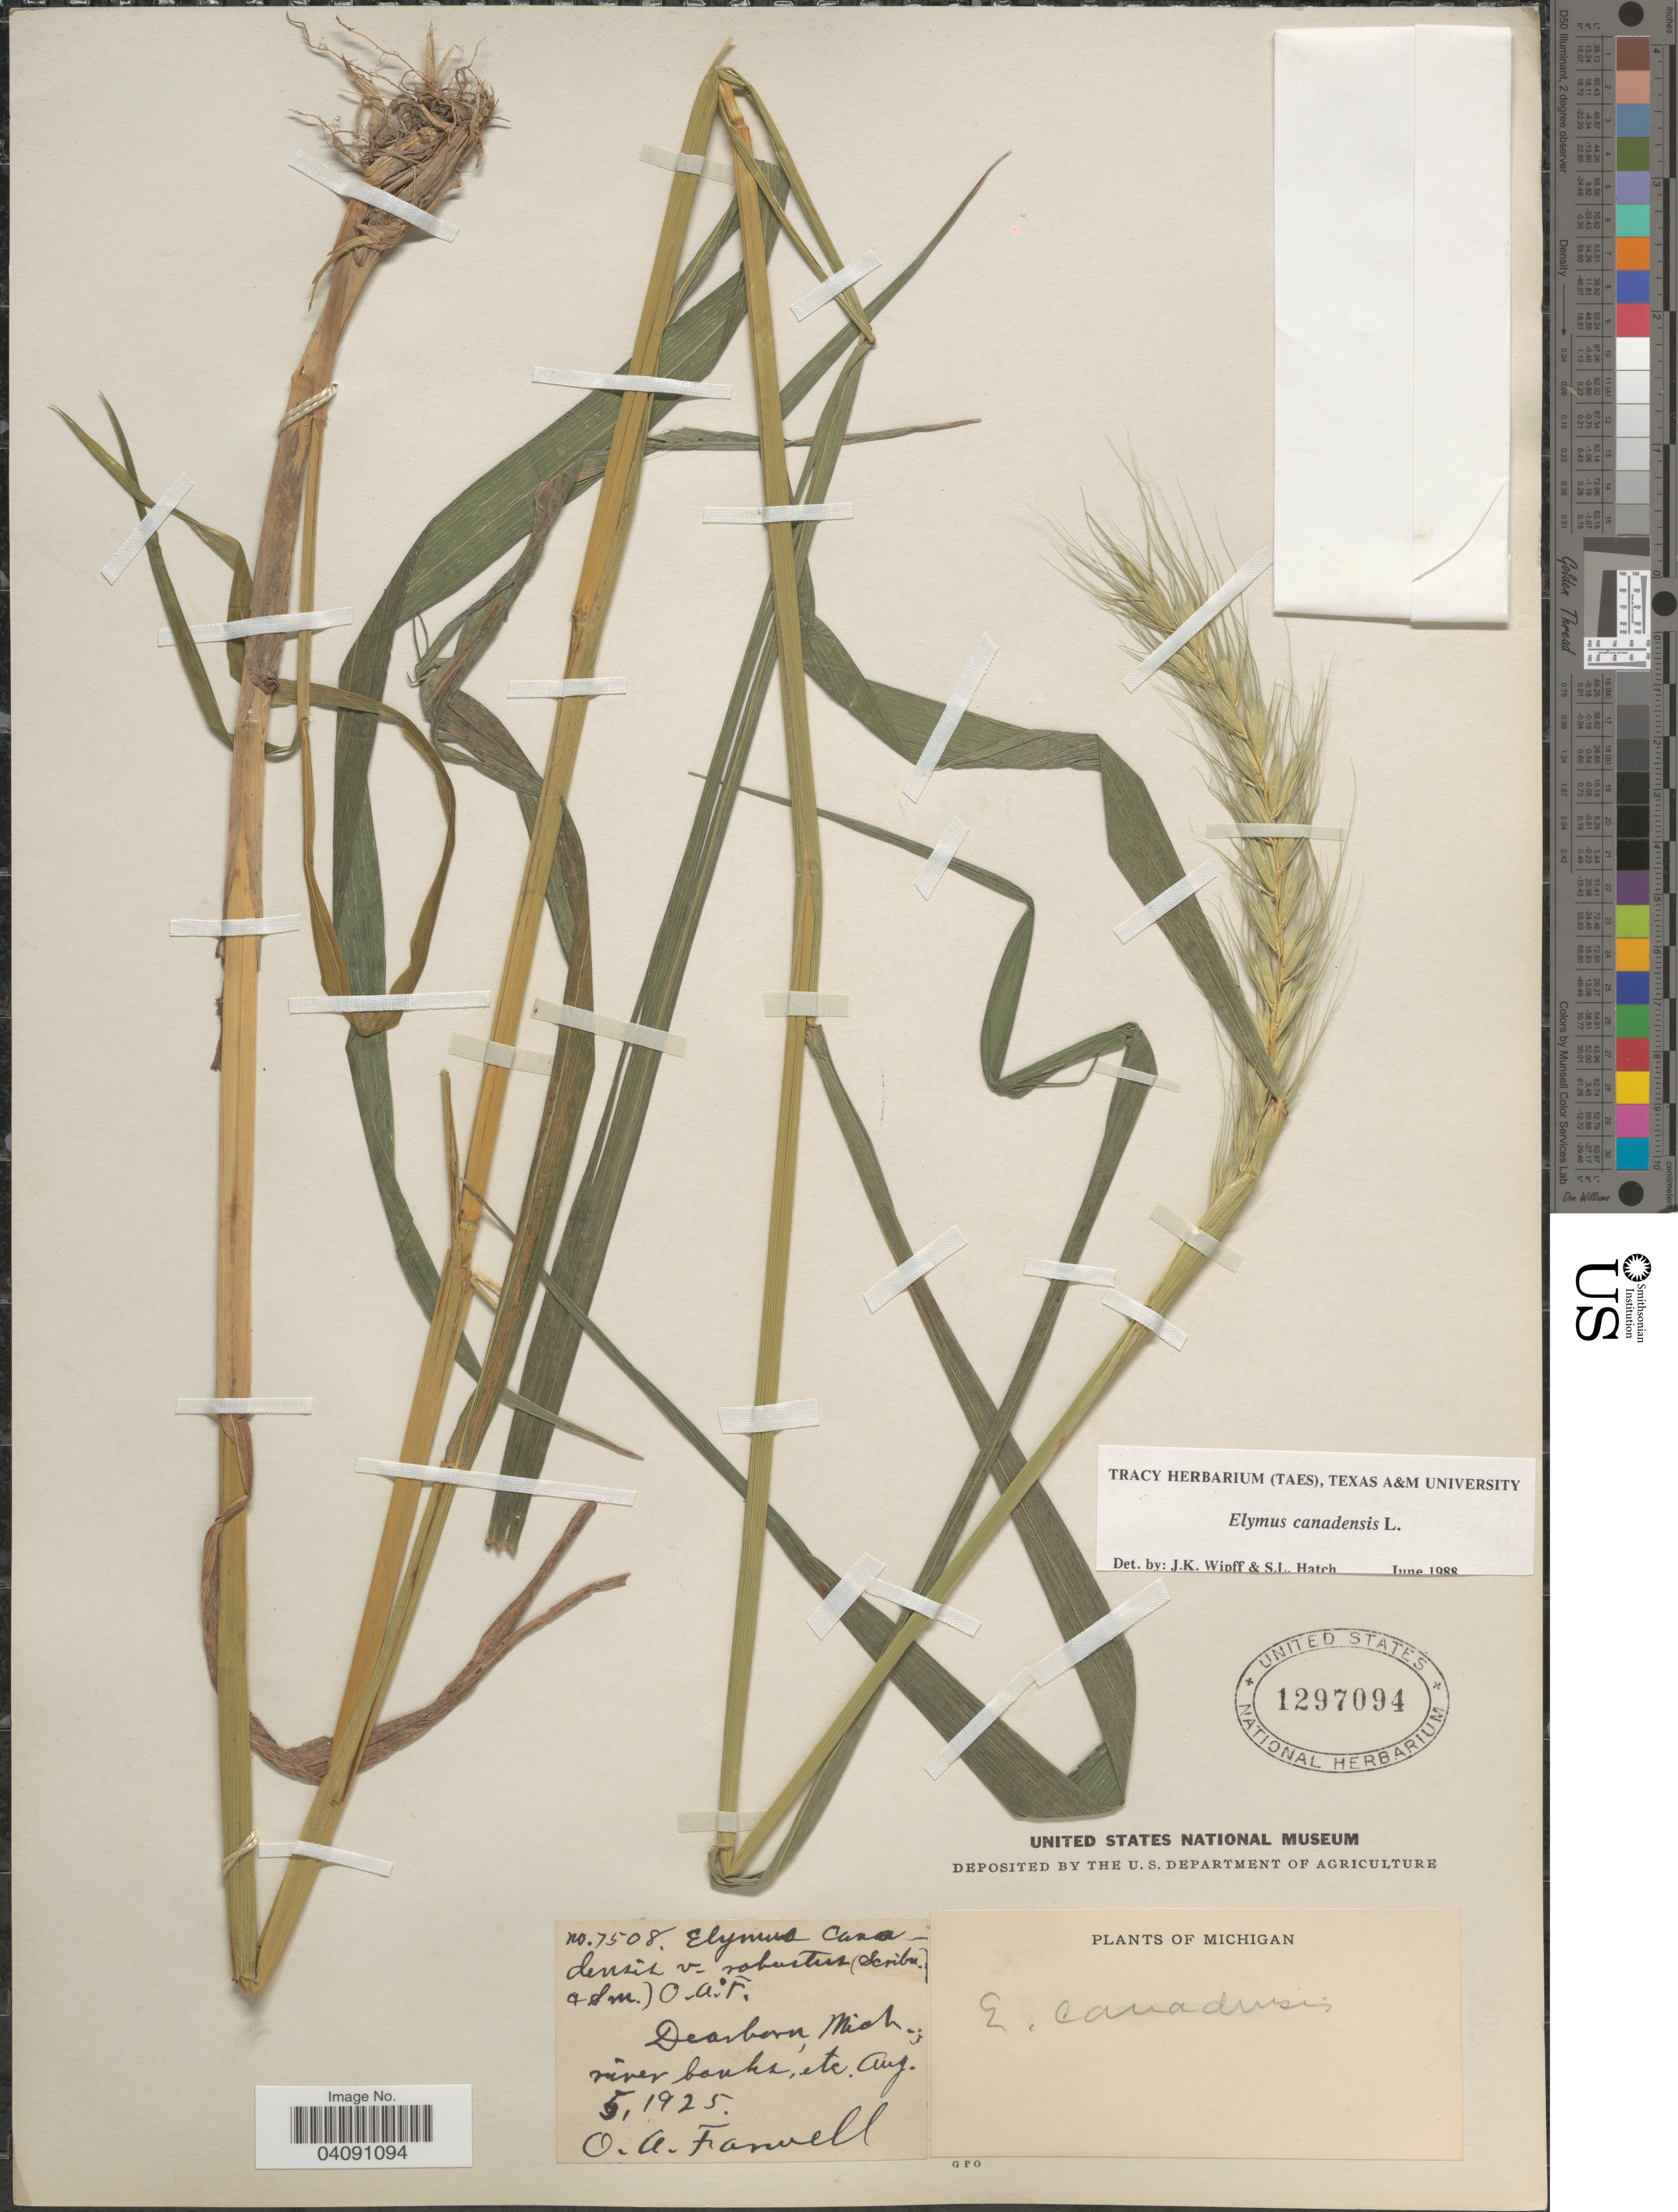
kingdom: Plantae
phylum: Tracheophyta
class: Liliopsida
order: Poales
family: Poaceae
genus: Elymus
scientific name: Elymus canadensis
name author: L.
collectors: O. Farwell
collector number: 7508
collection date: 1925-08-05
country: United States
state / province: Michigan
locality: Dearborn.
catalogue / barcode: US 1297094